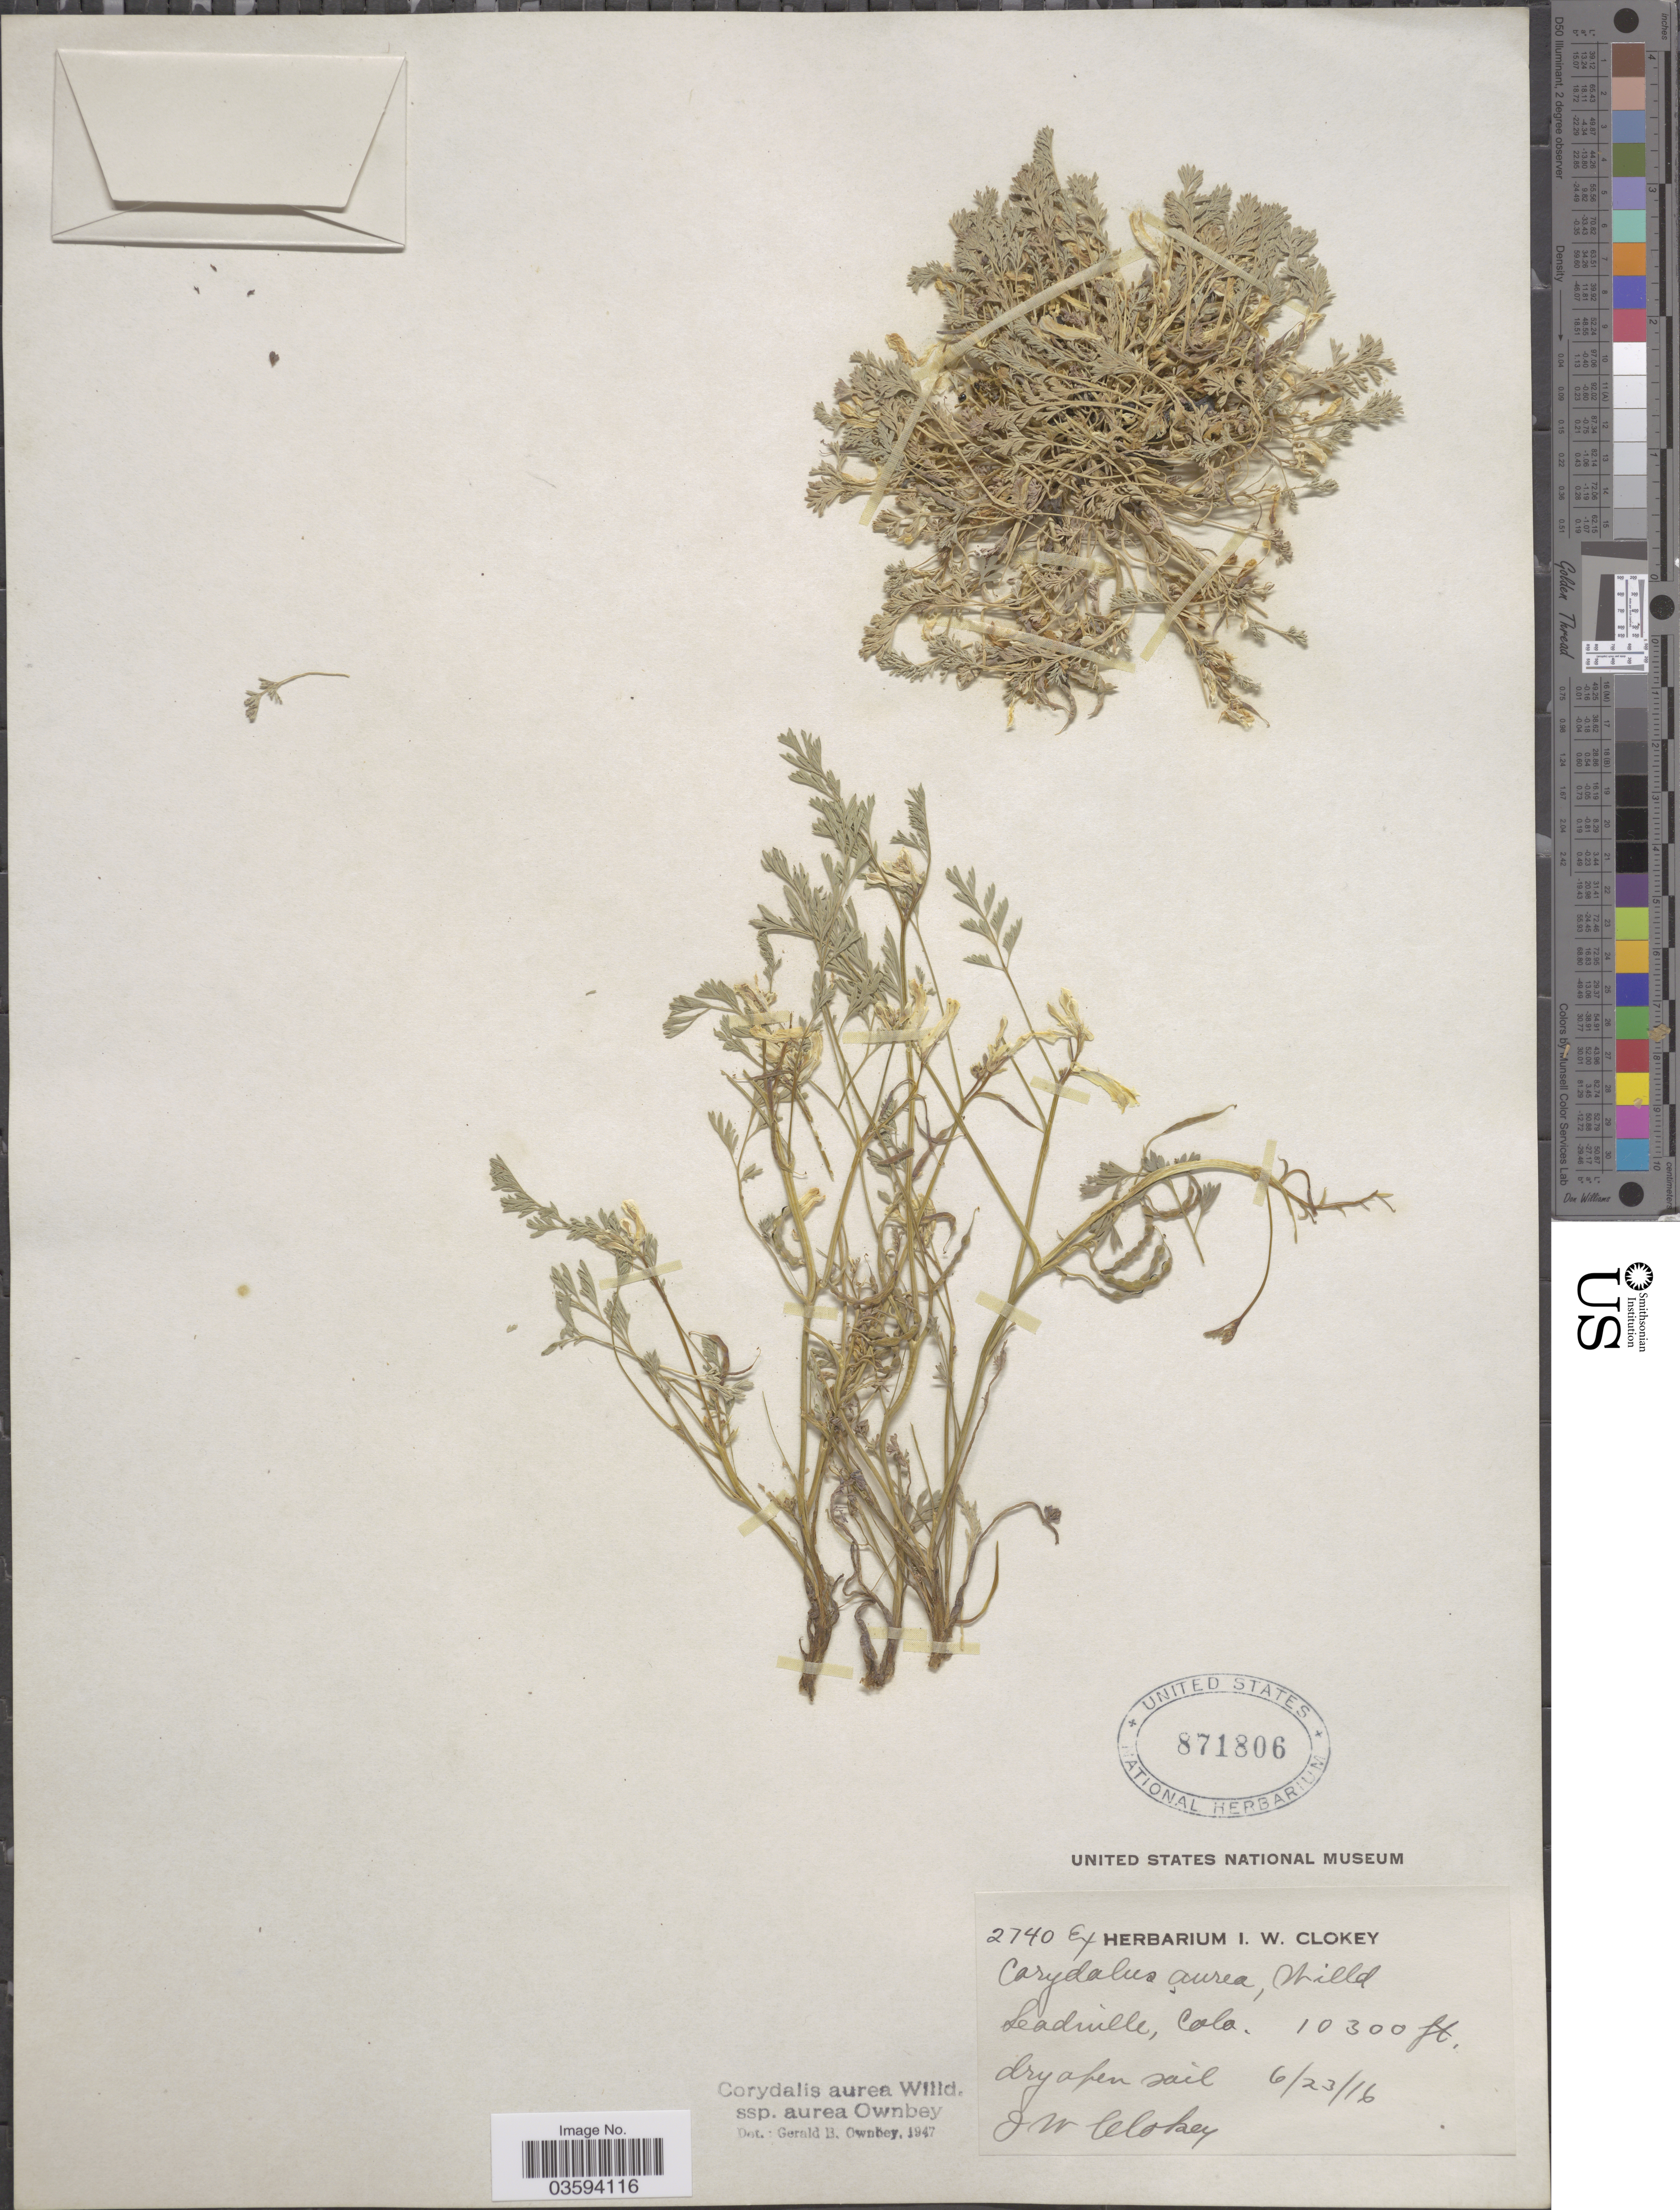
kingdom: Plantae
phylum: Tracheophyta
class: Magnoliopsida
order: Ranunculales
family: Papaveraceae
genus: Corydalis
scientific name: Corydalis aurea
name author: Willd.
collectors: I. W. Clokey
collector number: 2740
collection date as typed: Transcribed d/m/y: 23/6/16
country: United States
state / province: Colorado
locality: Leadville.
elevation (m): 3139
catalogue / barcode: US 871806